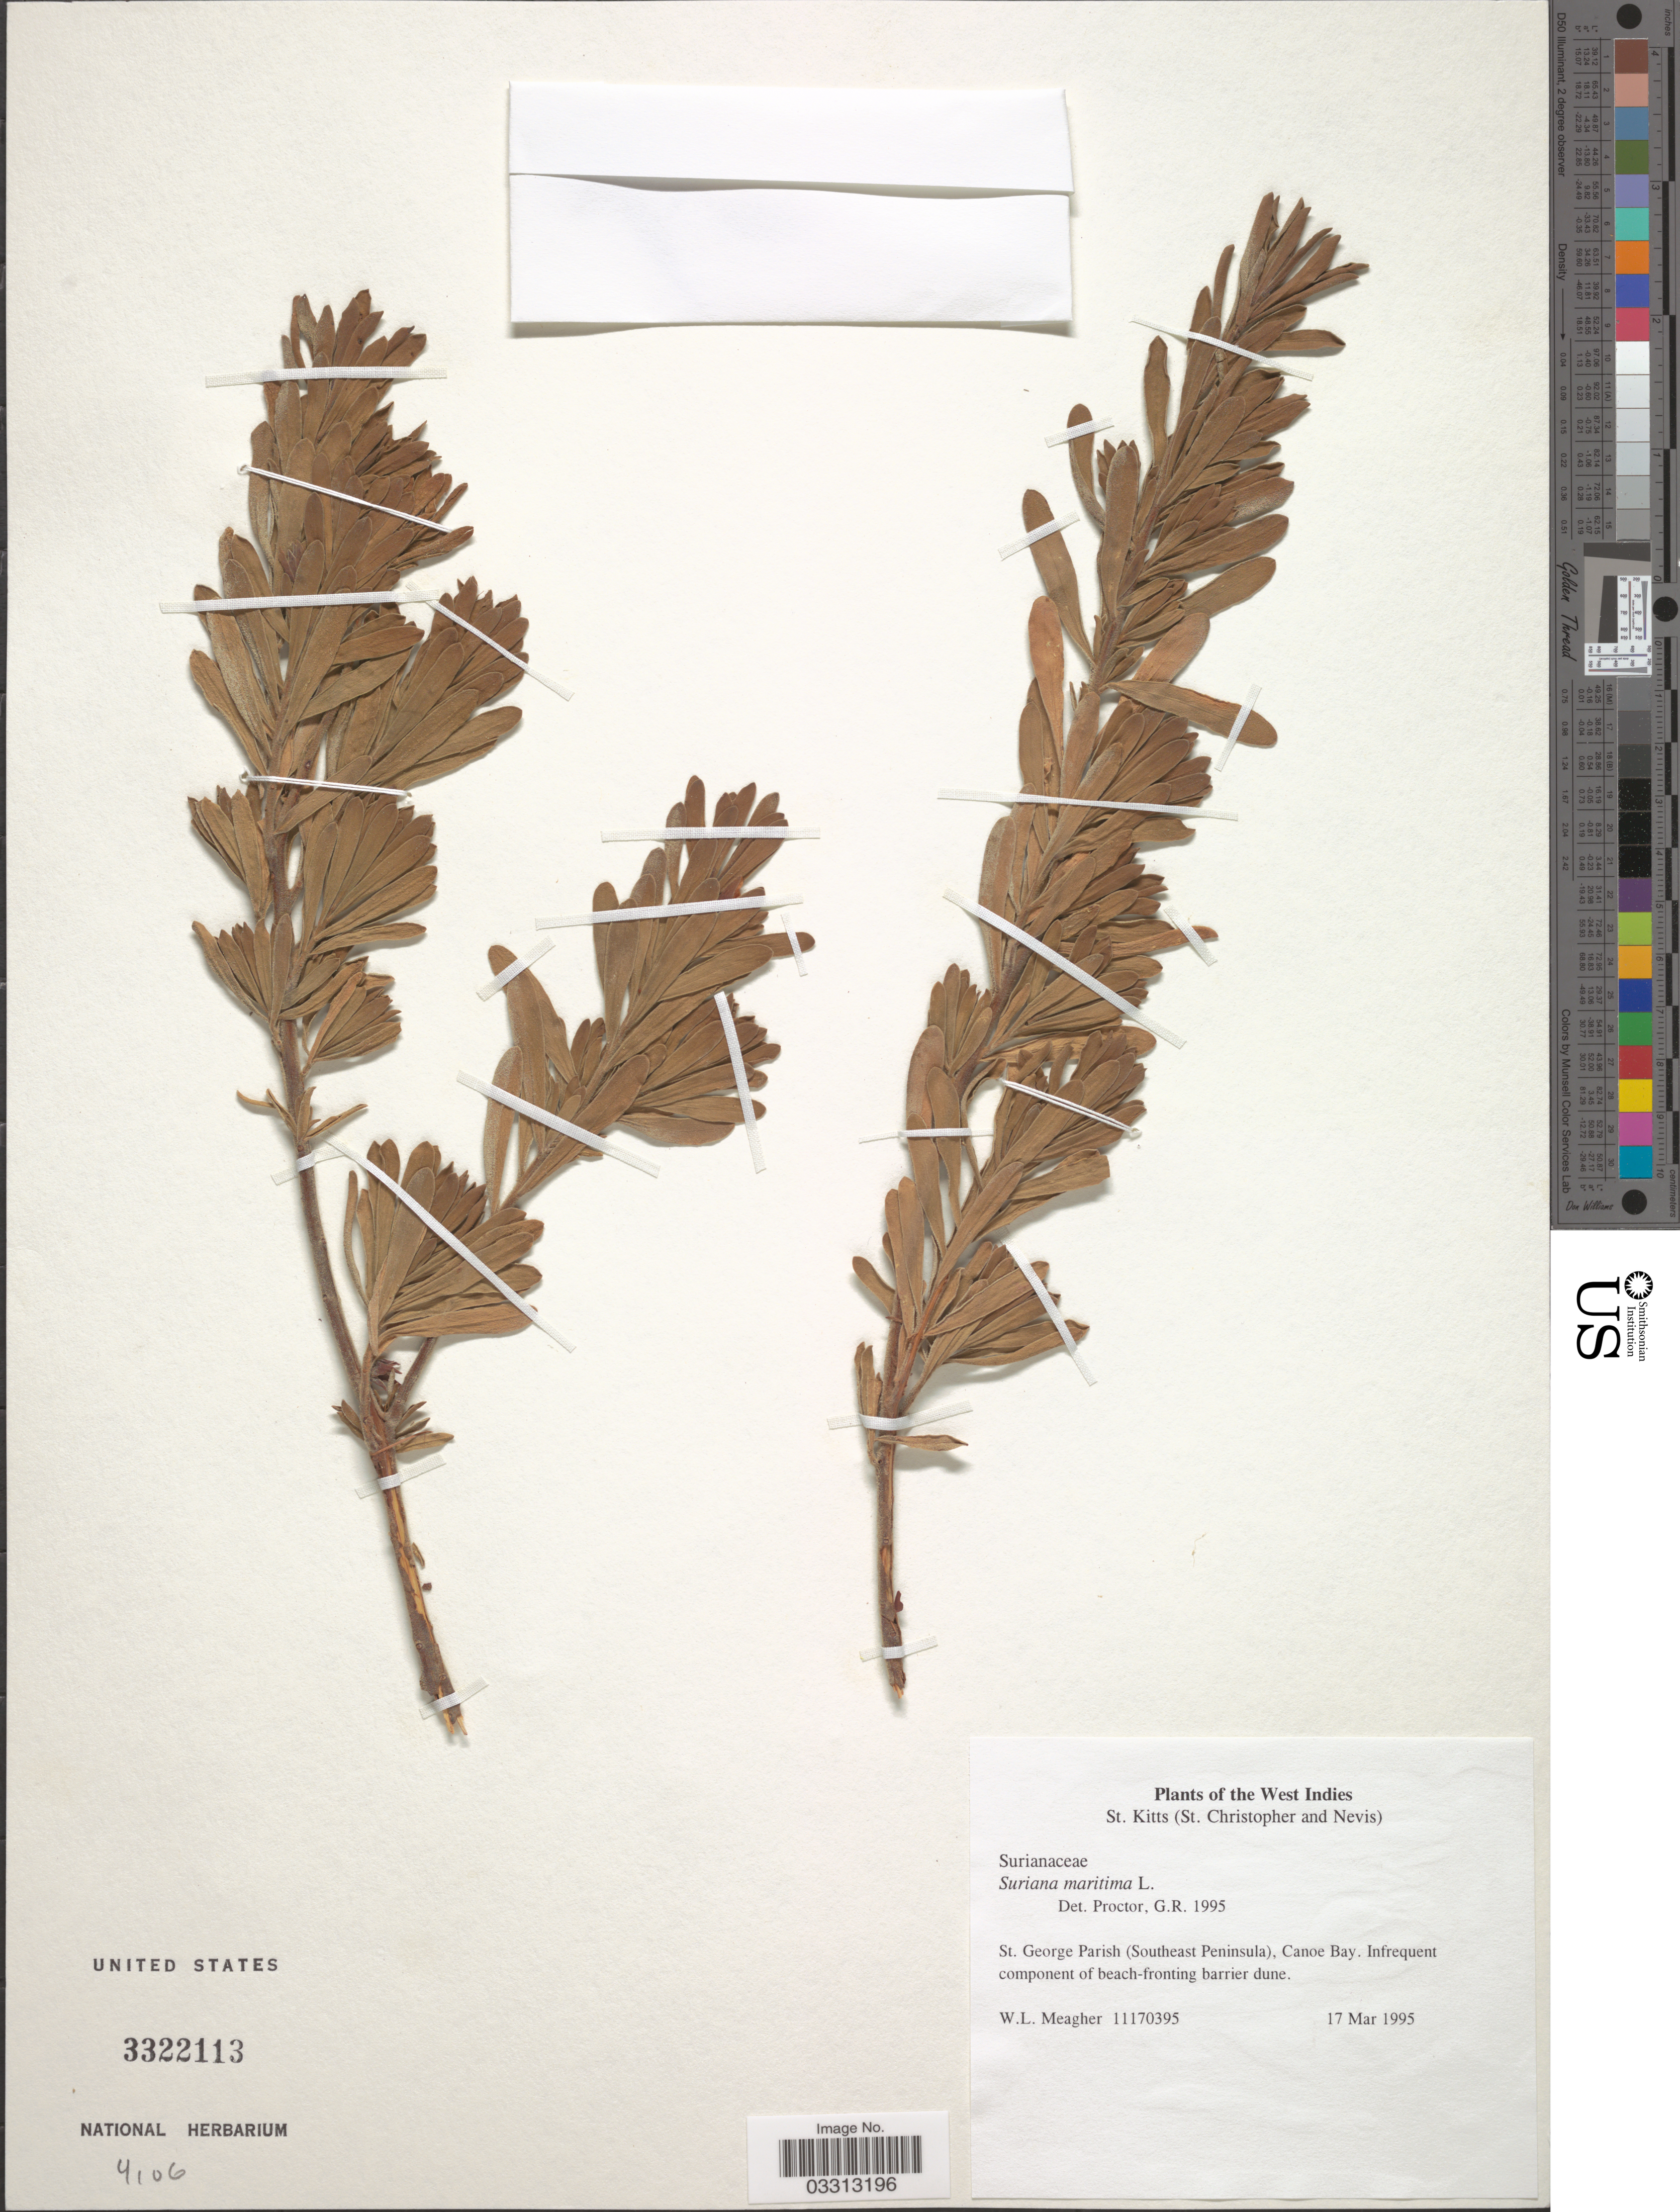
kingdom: Plantae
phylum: Tracheophyta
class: Magnoliopsida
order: Fabales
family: Surianaceae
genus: Suriana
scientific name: Suriana maritima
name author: L.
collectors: W. Meagher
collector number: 11170395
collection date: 1995-03-17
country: St. Christopher-Nevis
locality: West Indies. St. Kitts (St. Christopher and Nevis). St. George Parish (Southeast Peninsula, Canoe Bay.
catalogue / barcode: US 3322113